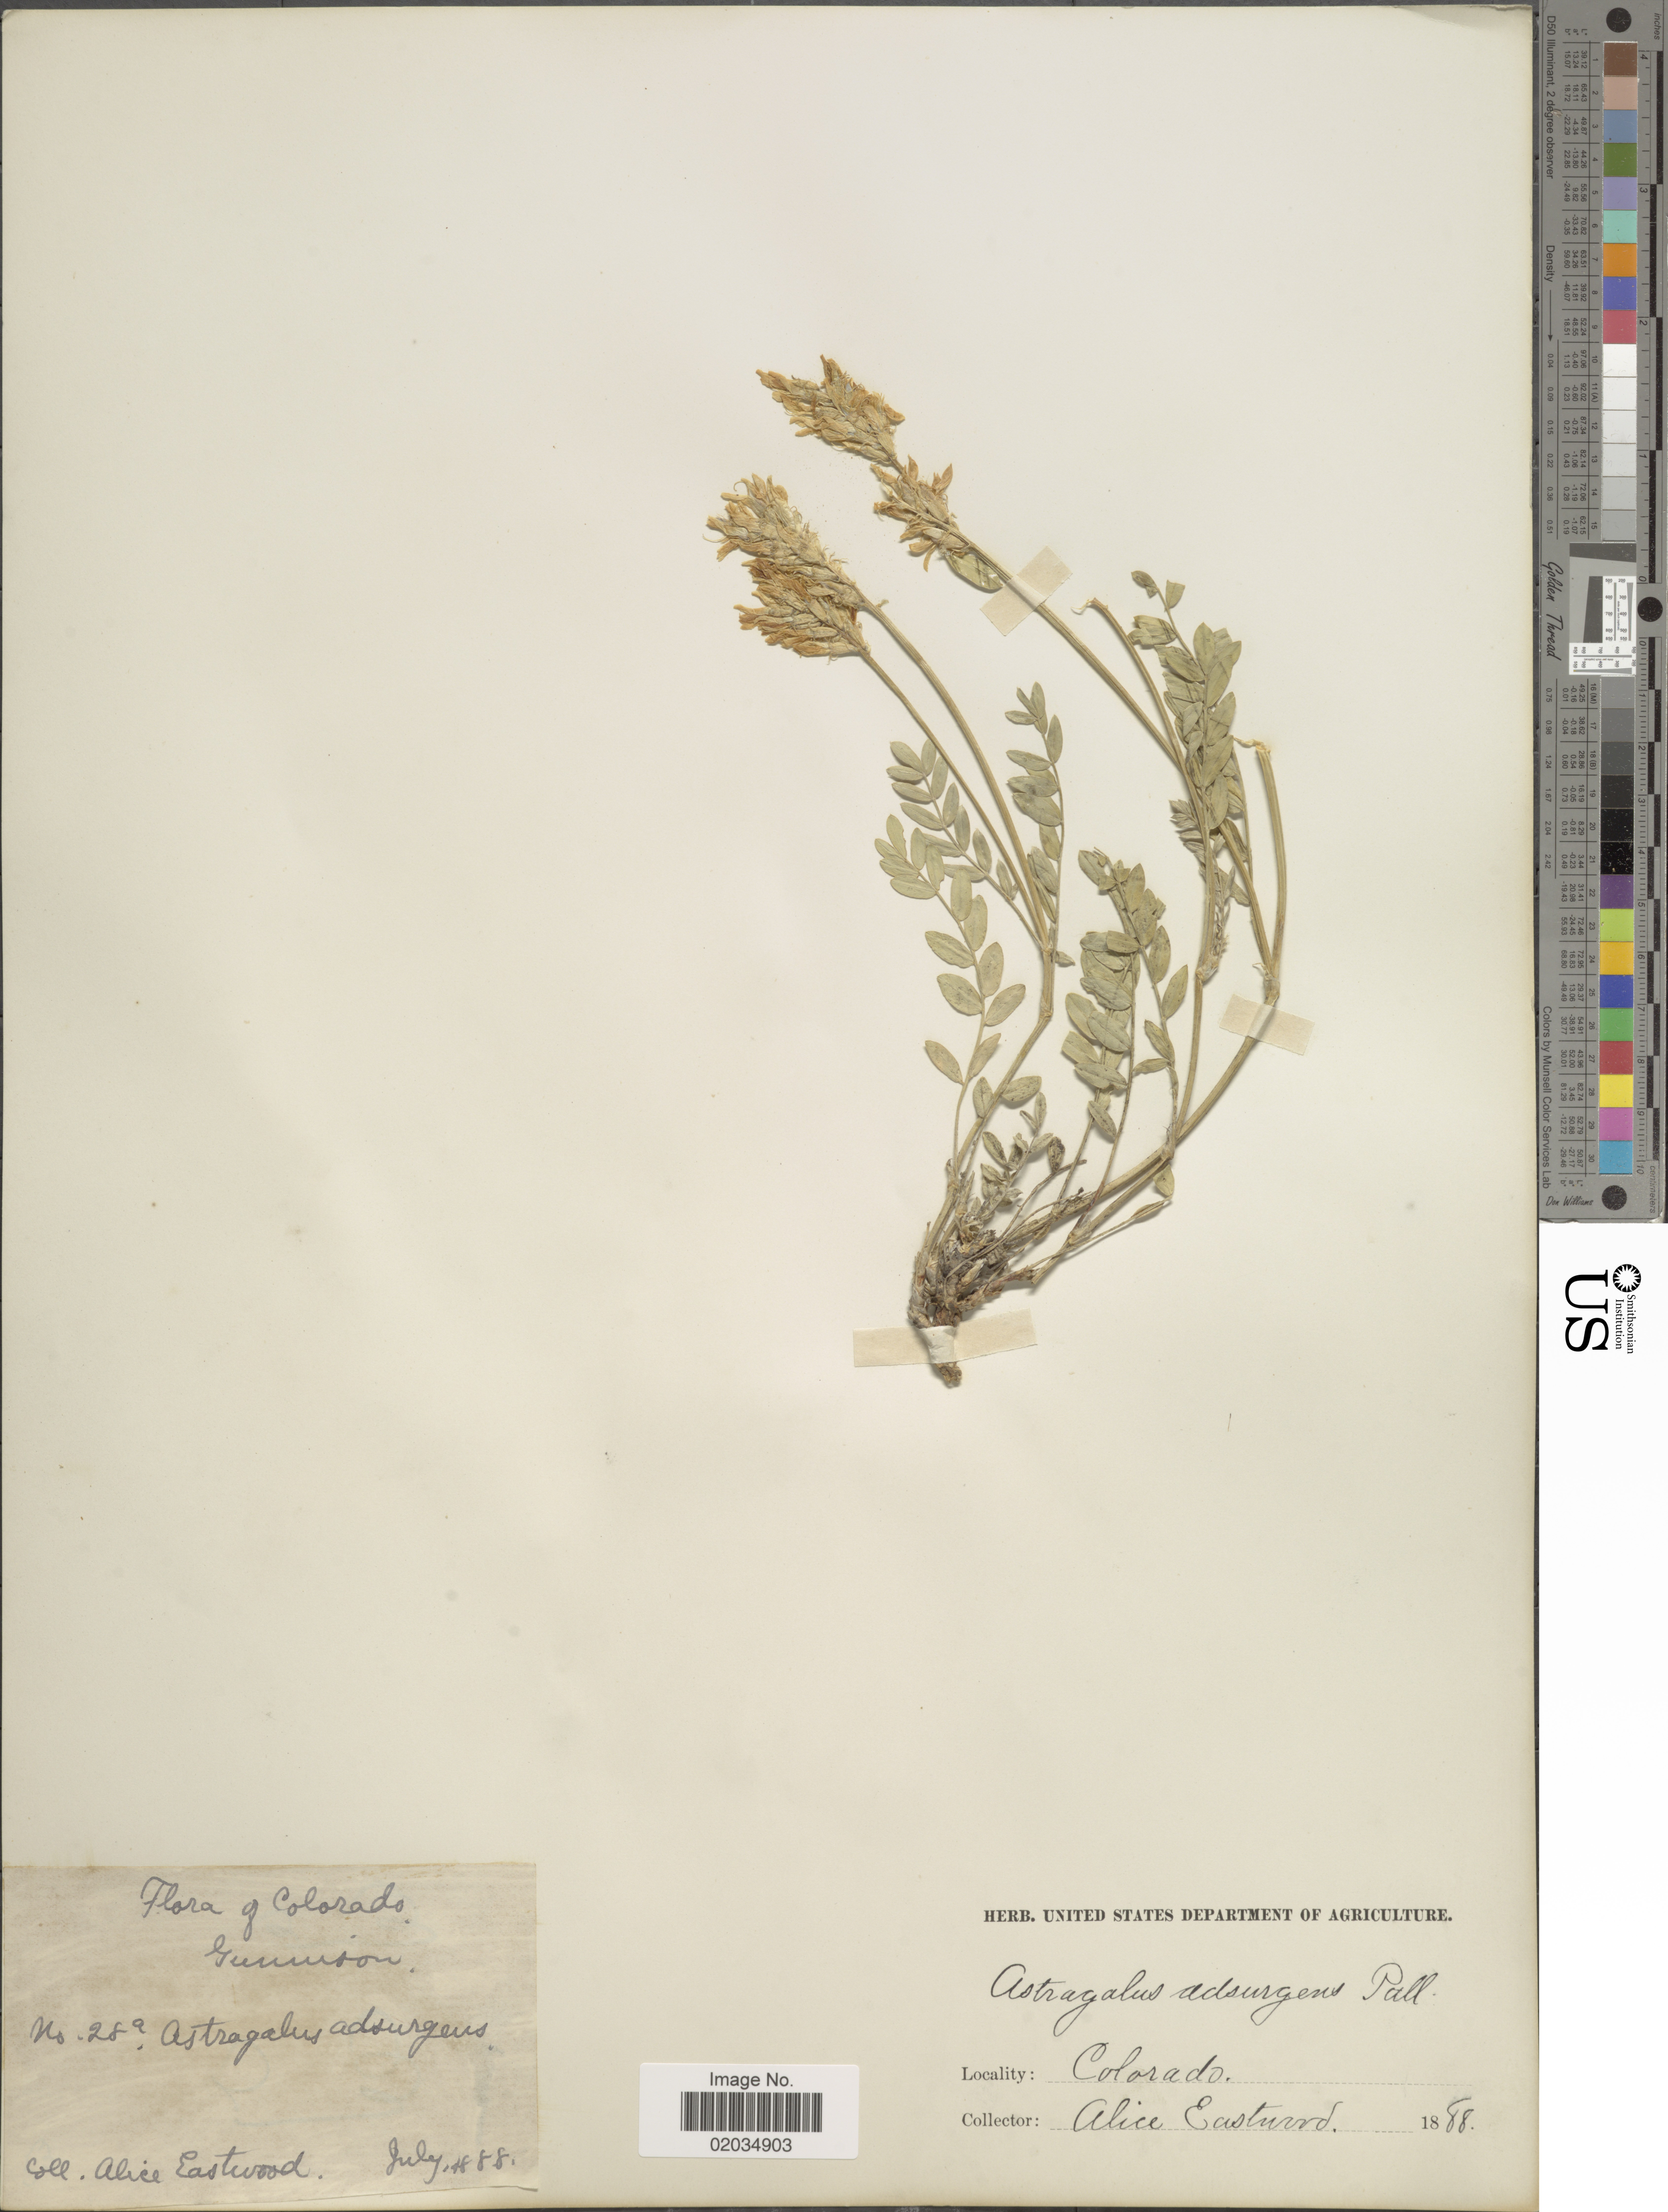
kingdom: Plantae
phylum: Tracheophyta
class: Magnoliopsida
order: Fabales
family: Fabaceae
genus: Astragalus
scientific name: Astragalus striatus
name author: Nutt.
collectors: A. Eastwood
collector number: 28a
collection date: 1888-07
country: United States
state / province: Colorado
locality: Gunnison